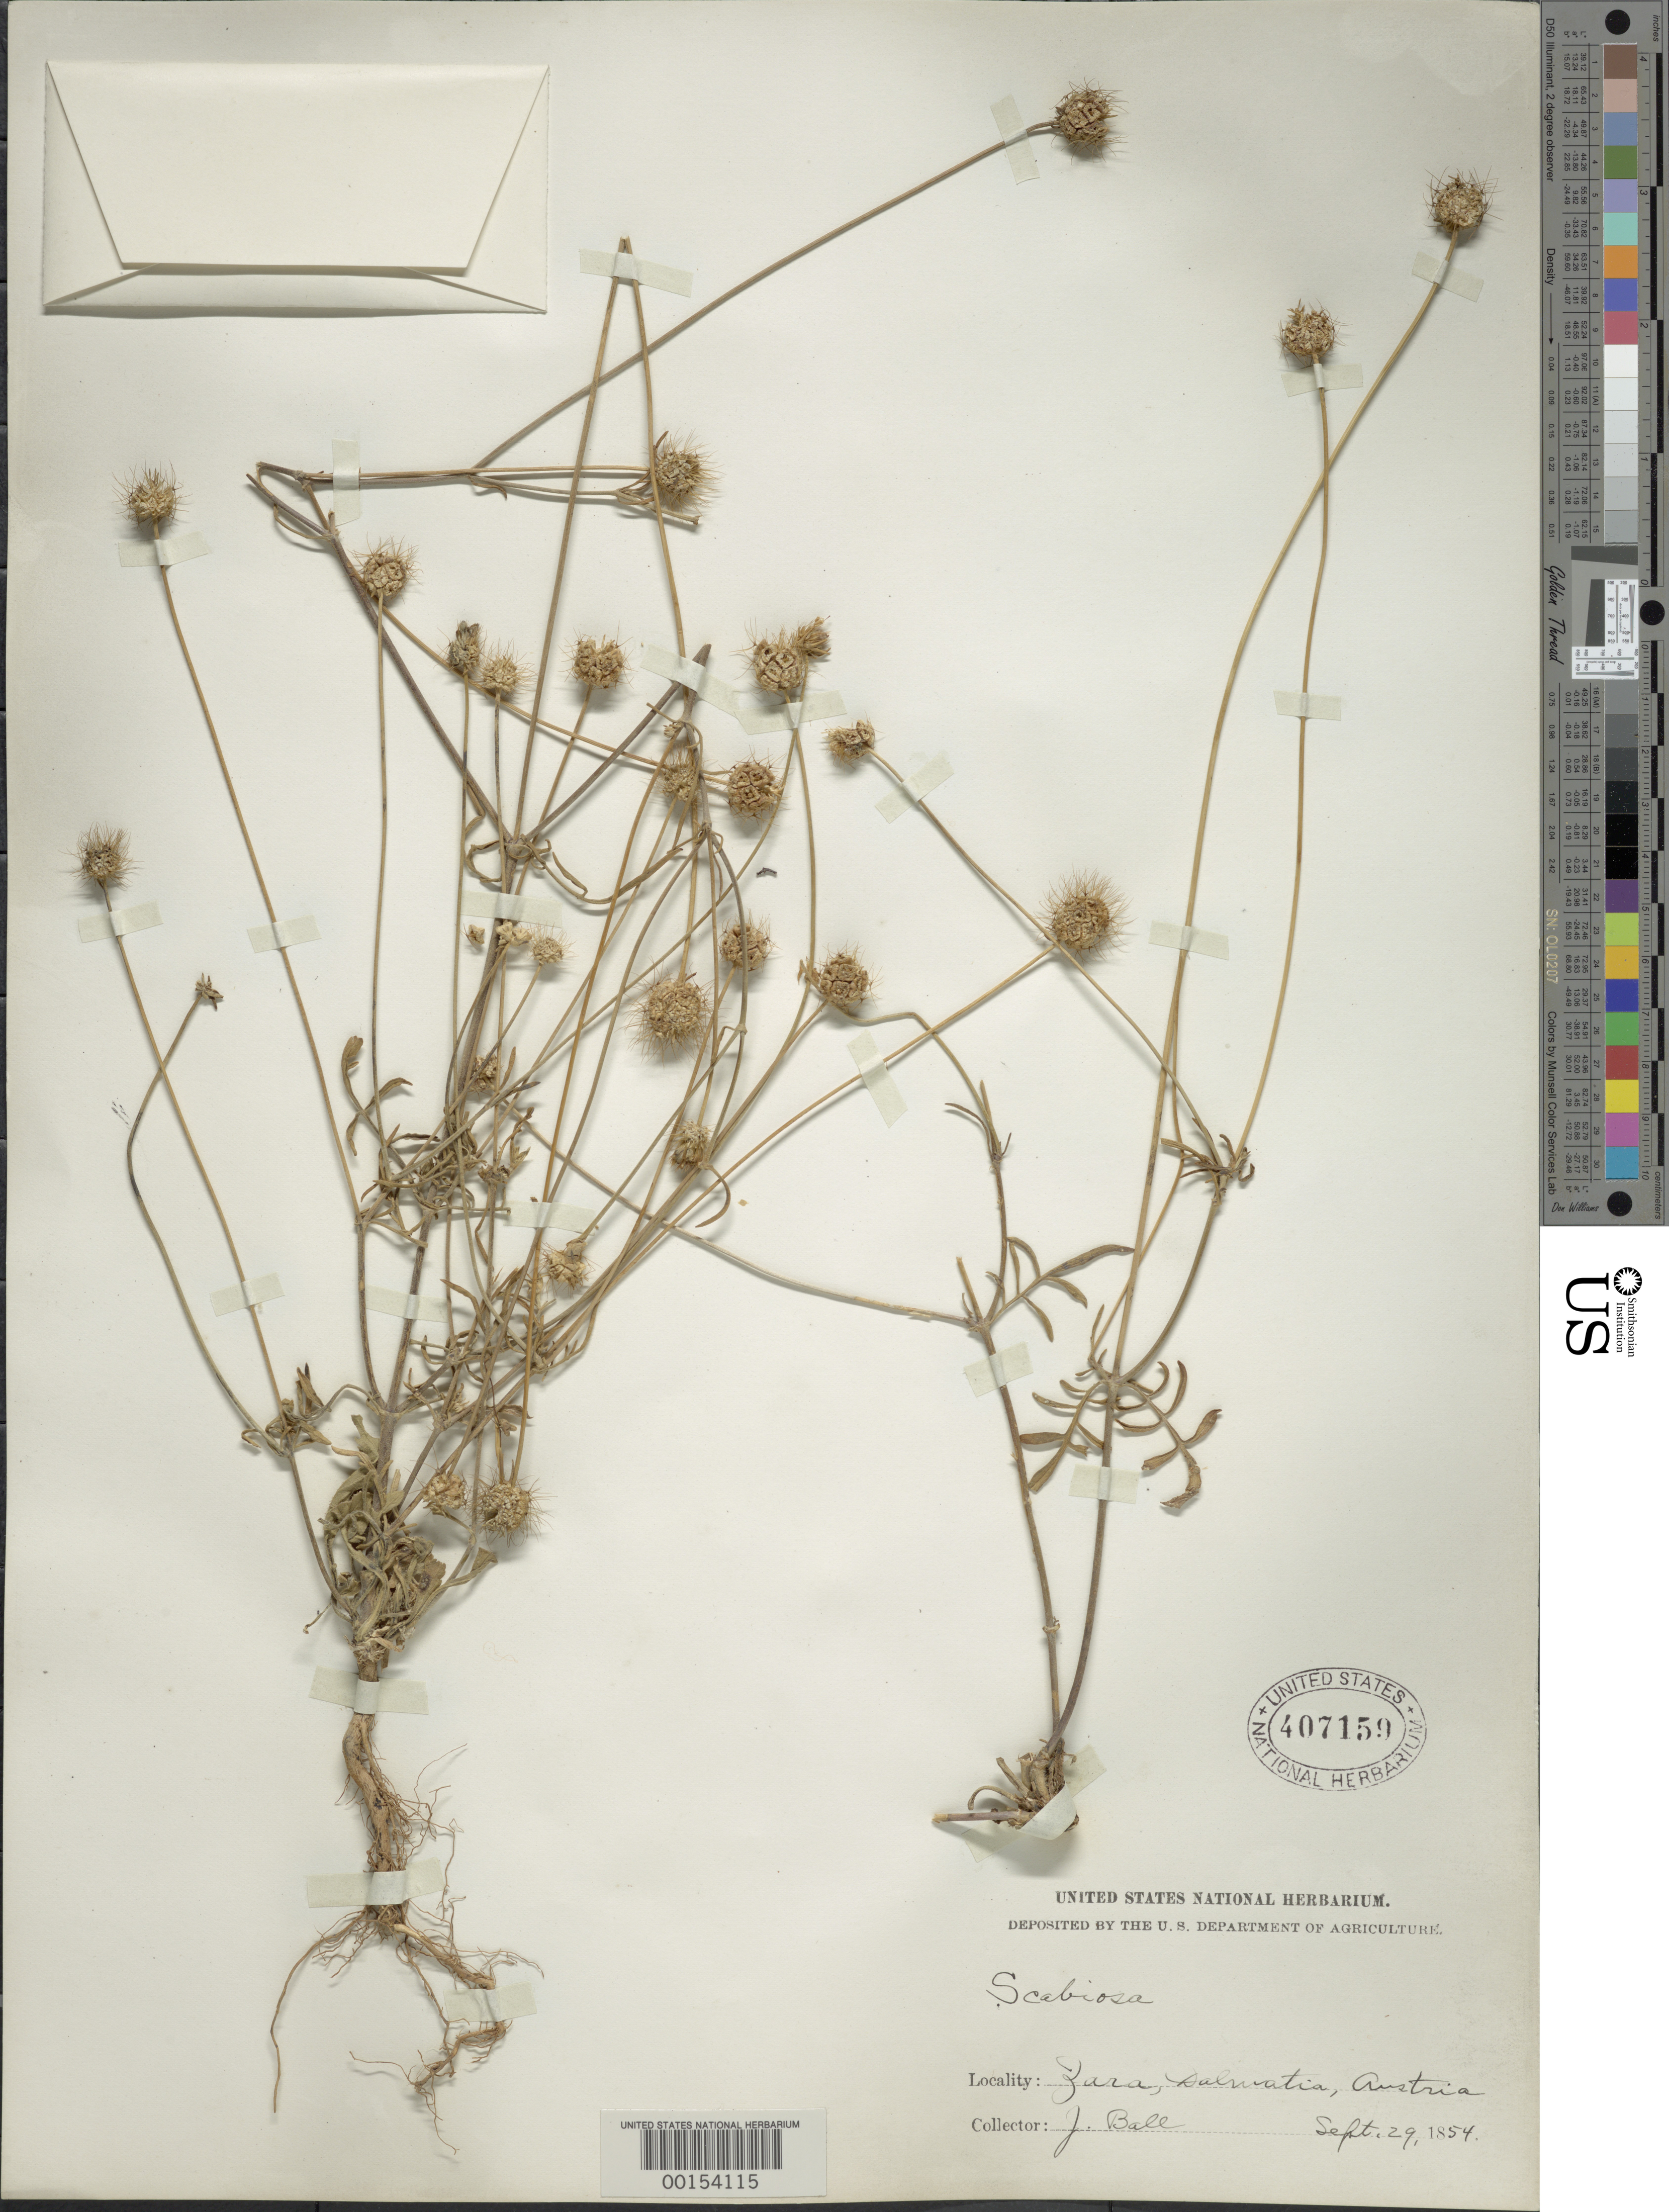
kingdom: Plantae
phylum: Tracheophyta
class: Magnoliopsida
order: Dipsacales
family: Caprifoliaceae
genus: Scabiosa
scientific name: Scabiosa sp.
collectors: J. Ball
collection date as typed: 29 Sep 1854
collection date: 1854-09-29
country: Croatia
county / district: Zagrebacka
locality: Zara, Dalmatia. [Country originally as Austria.]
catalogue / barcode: US 407159